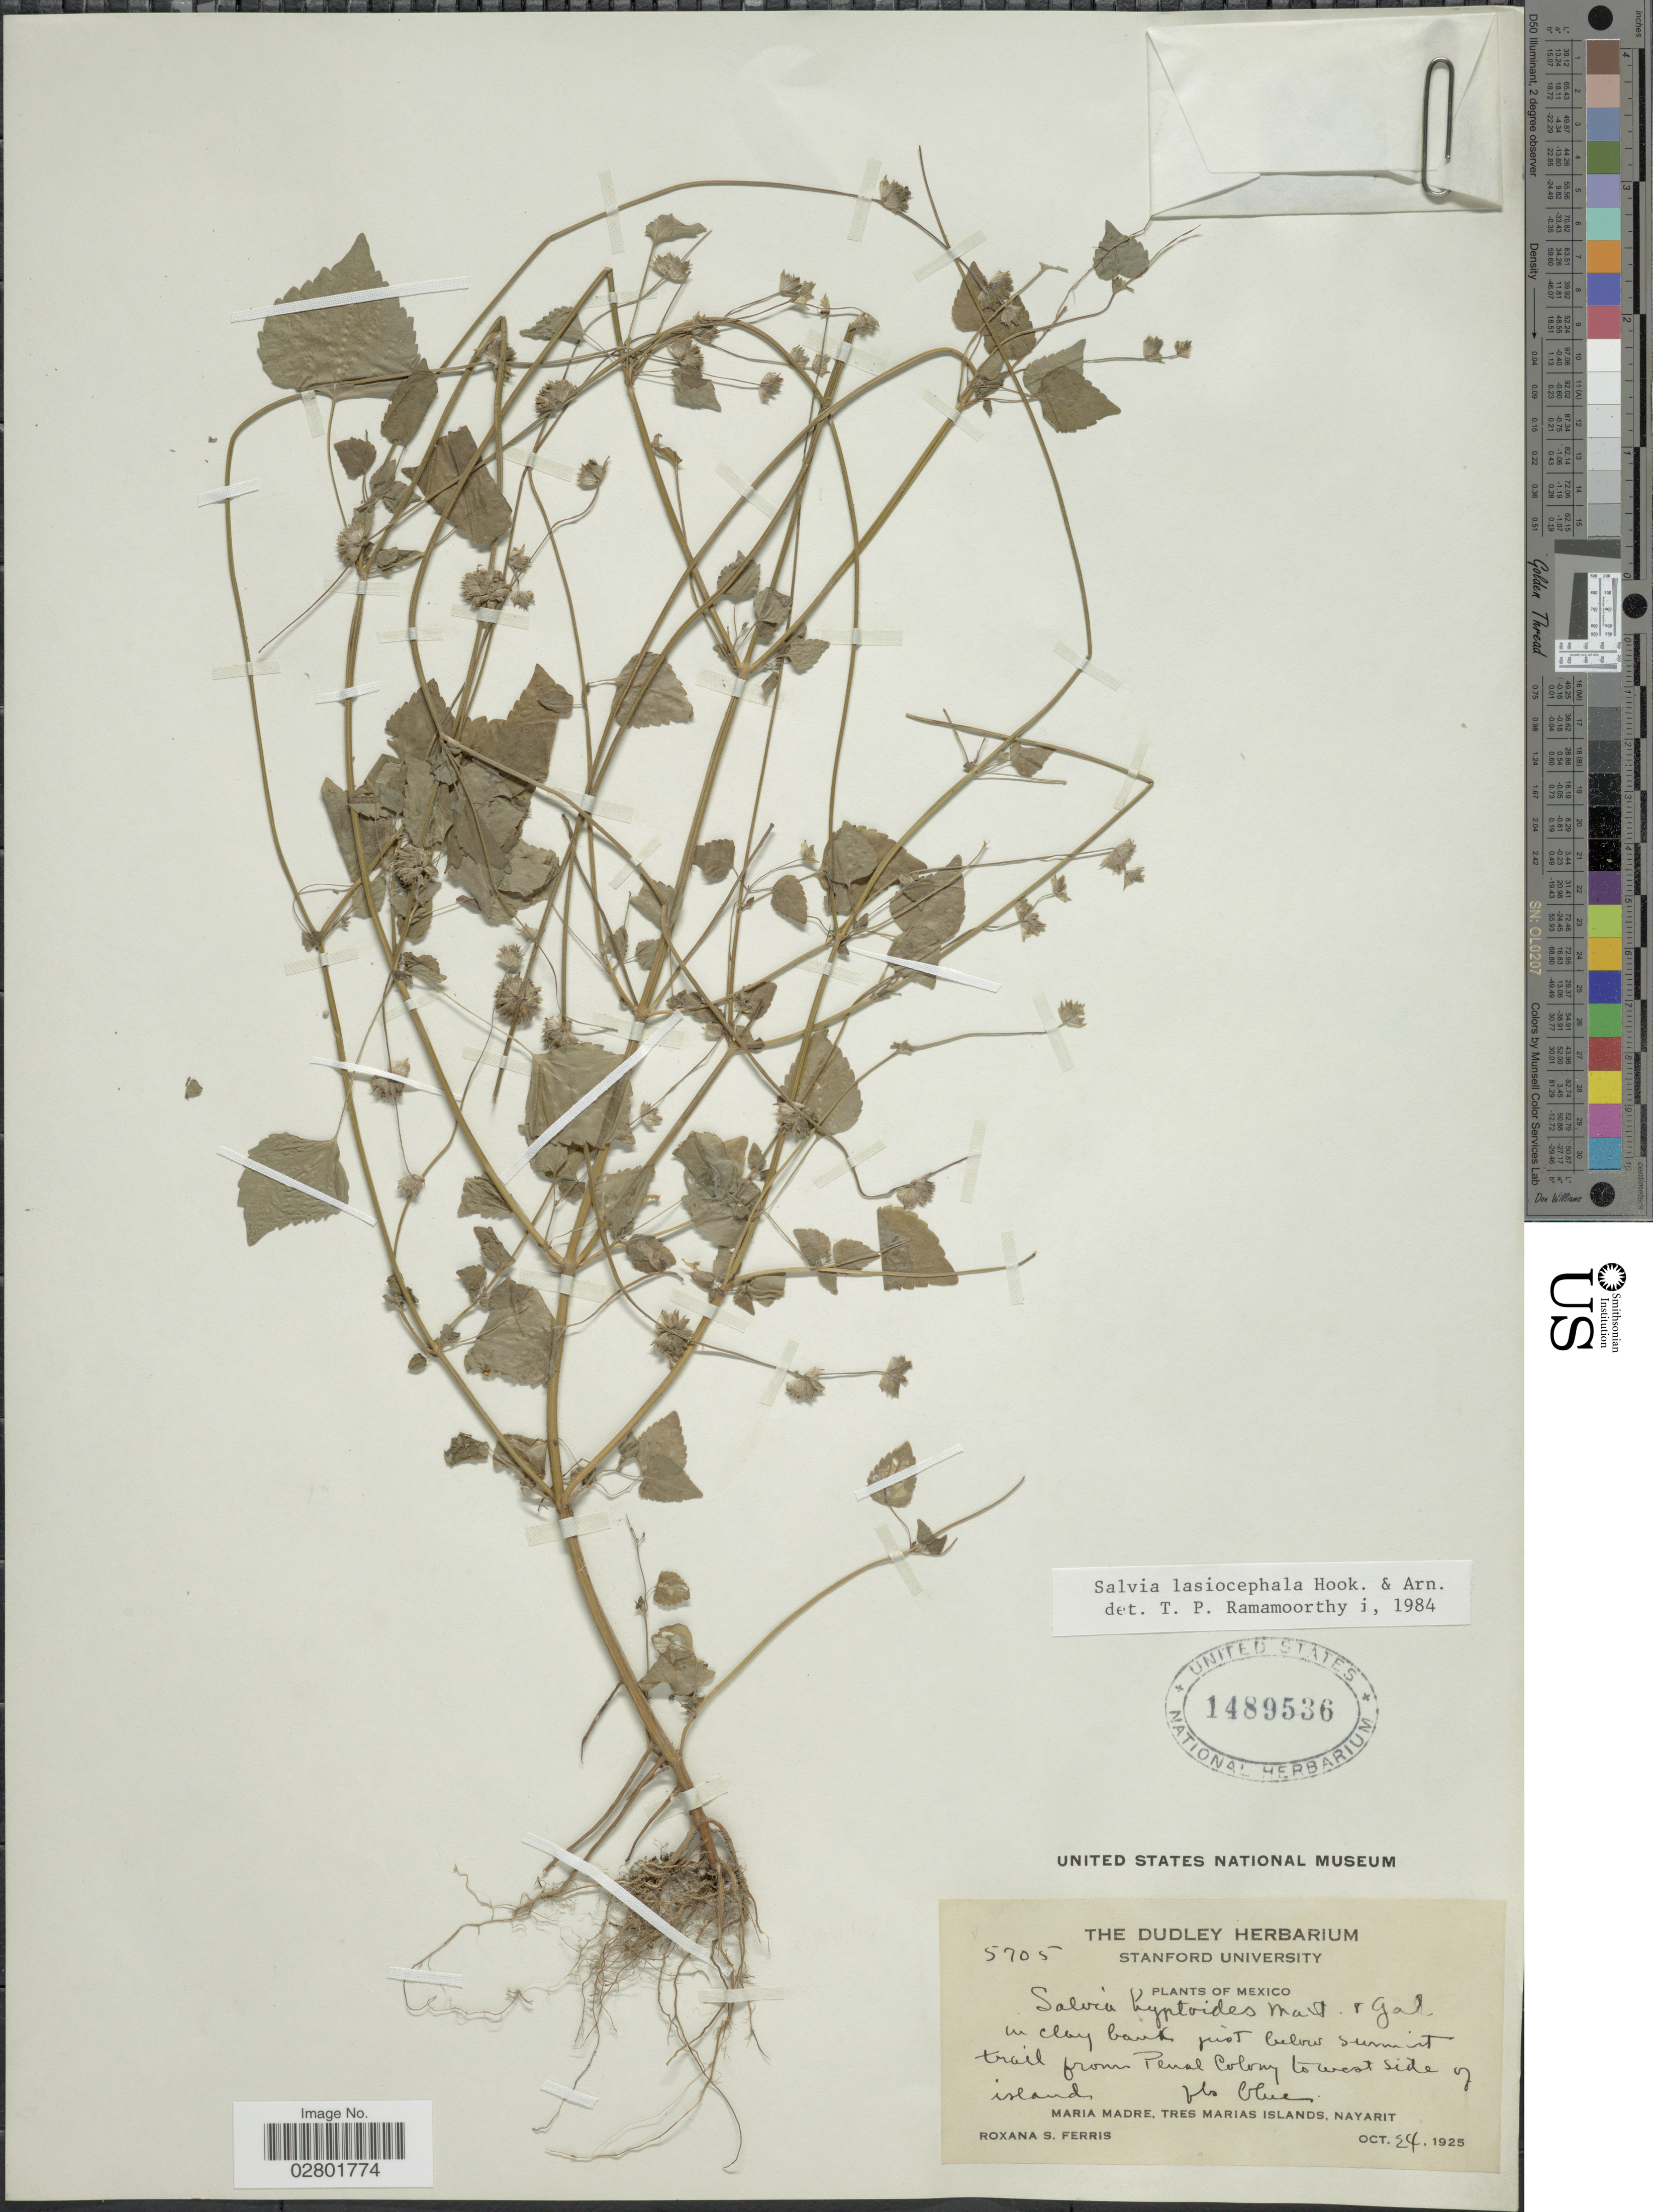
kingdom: Plantae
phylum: Tracheophyta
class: Magnoliopsida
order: Lamiales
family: Lamiaceae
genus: Salvia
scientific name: Salvia lasiocephala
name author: Hook. & Arn.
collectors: R. S. Ferris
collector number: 5705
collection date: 1925-10-24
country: Mexico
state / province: Nayarit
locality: In clay bank just below summit trail from Penal Colony to west side of island, Maria Madre, Tres Marias Islands.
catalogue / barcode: US 1489536